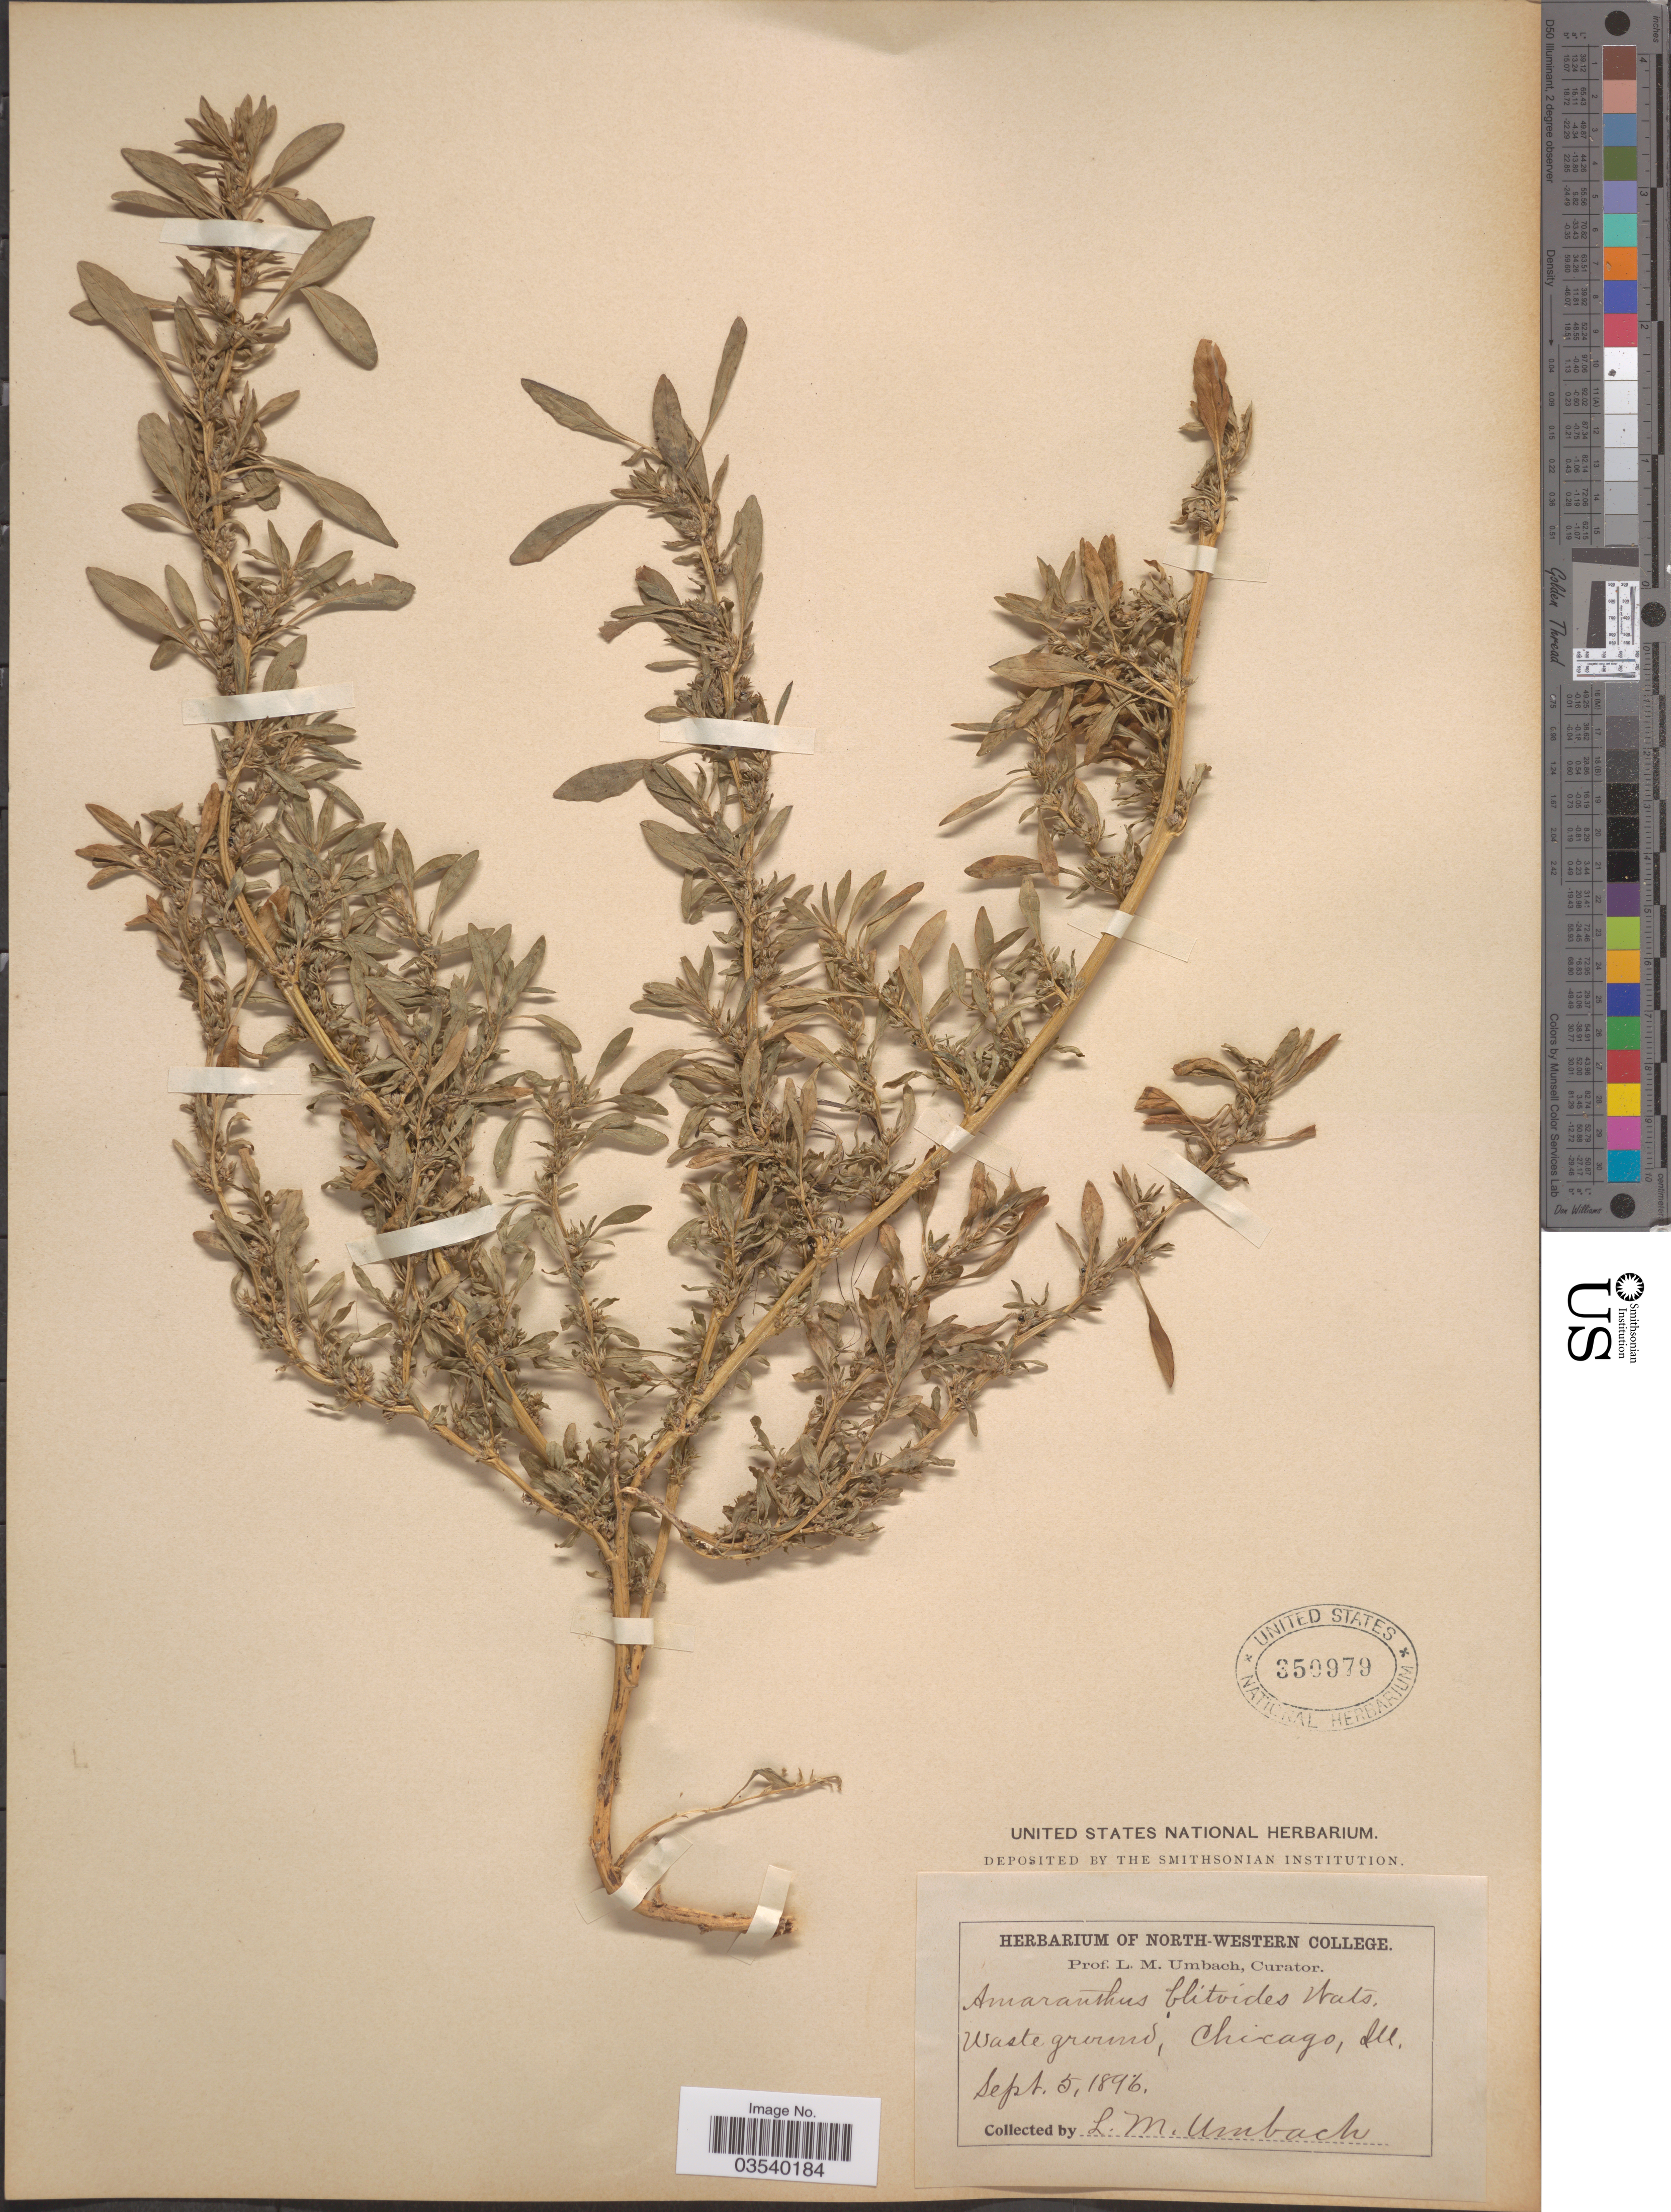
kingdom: Plantae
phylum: Tracheophyta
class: Magnoliopsida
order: Caryophyllales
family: Amaranthaceae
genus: Amaranthus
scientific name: Amaranthus blitoides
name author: S. Watson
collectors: L. M. Umbach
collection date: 1896-09-05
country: United States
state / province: Illinois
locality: Chicago.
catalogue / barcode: US 350979